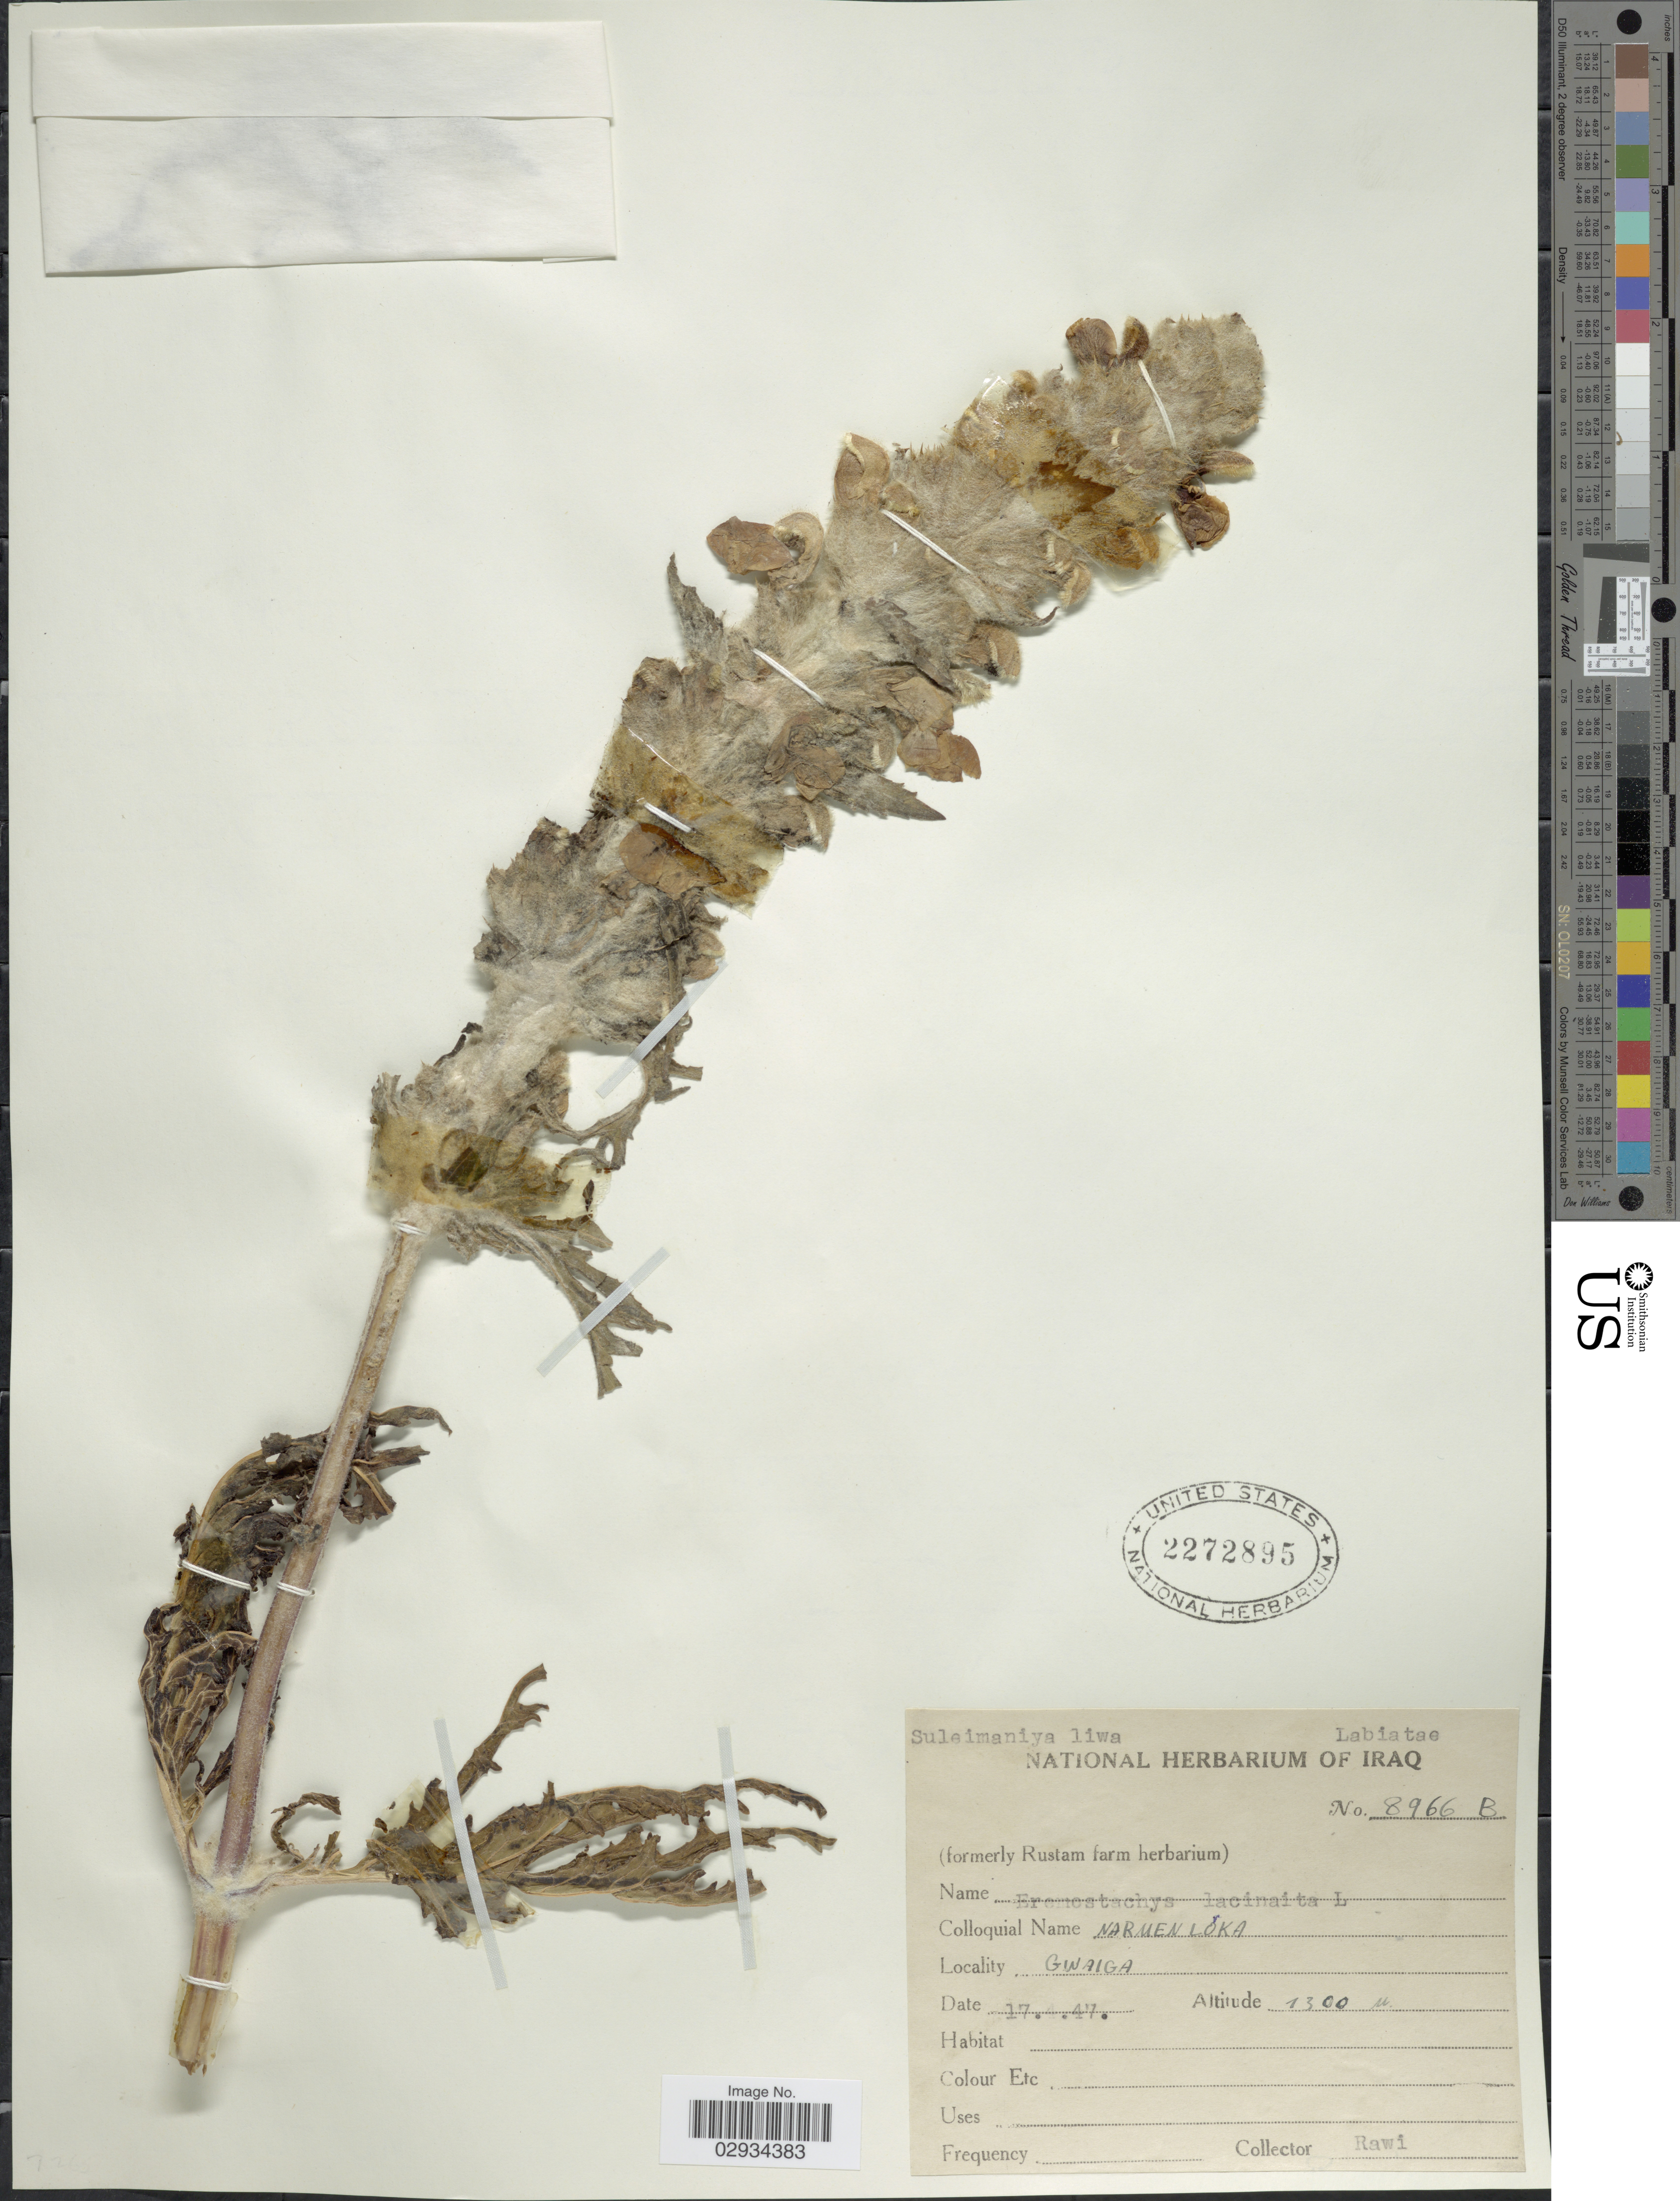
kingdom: Plantae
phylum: Tracheophyta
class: Magnoliopsida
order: Lamiales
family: Lamiaceae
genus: Eremostachys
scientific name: Eremostachys laciniata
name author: Bunge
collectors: -. Rawi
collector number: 8966B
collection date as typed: Transcribed d/m/y: 17/4/47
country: Iraq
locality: Gwaiga.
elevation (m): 1300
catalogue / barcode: US 2272895